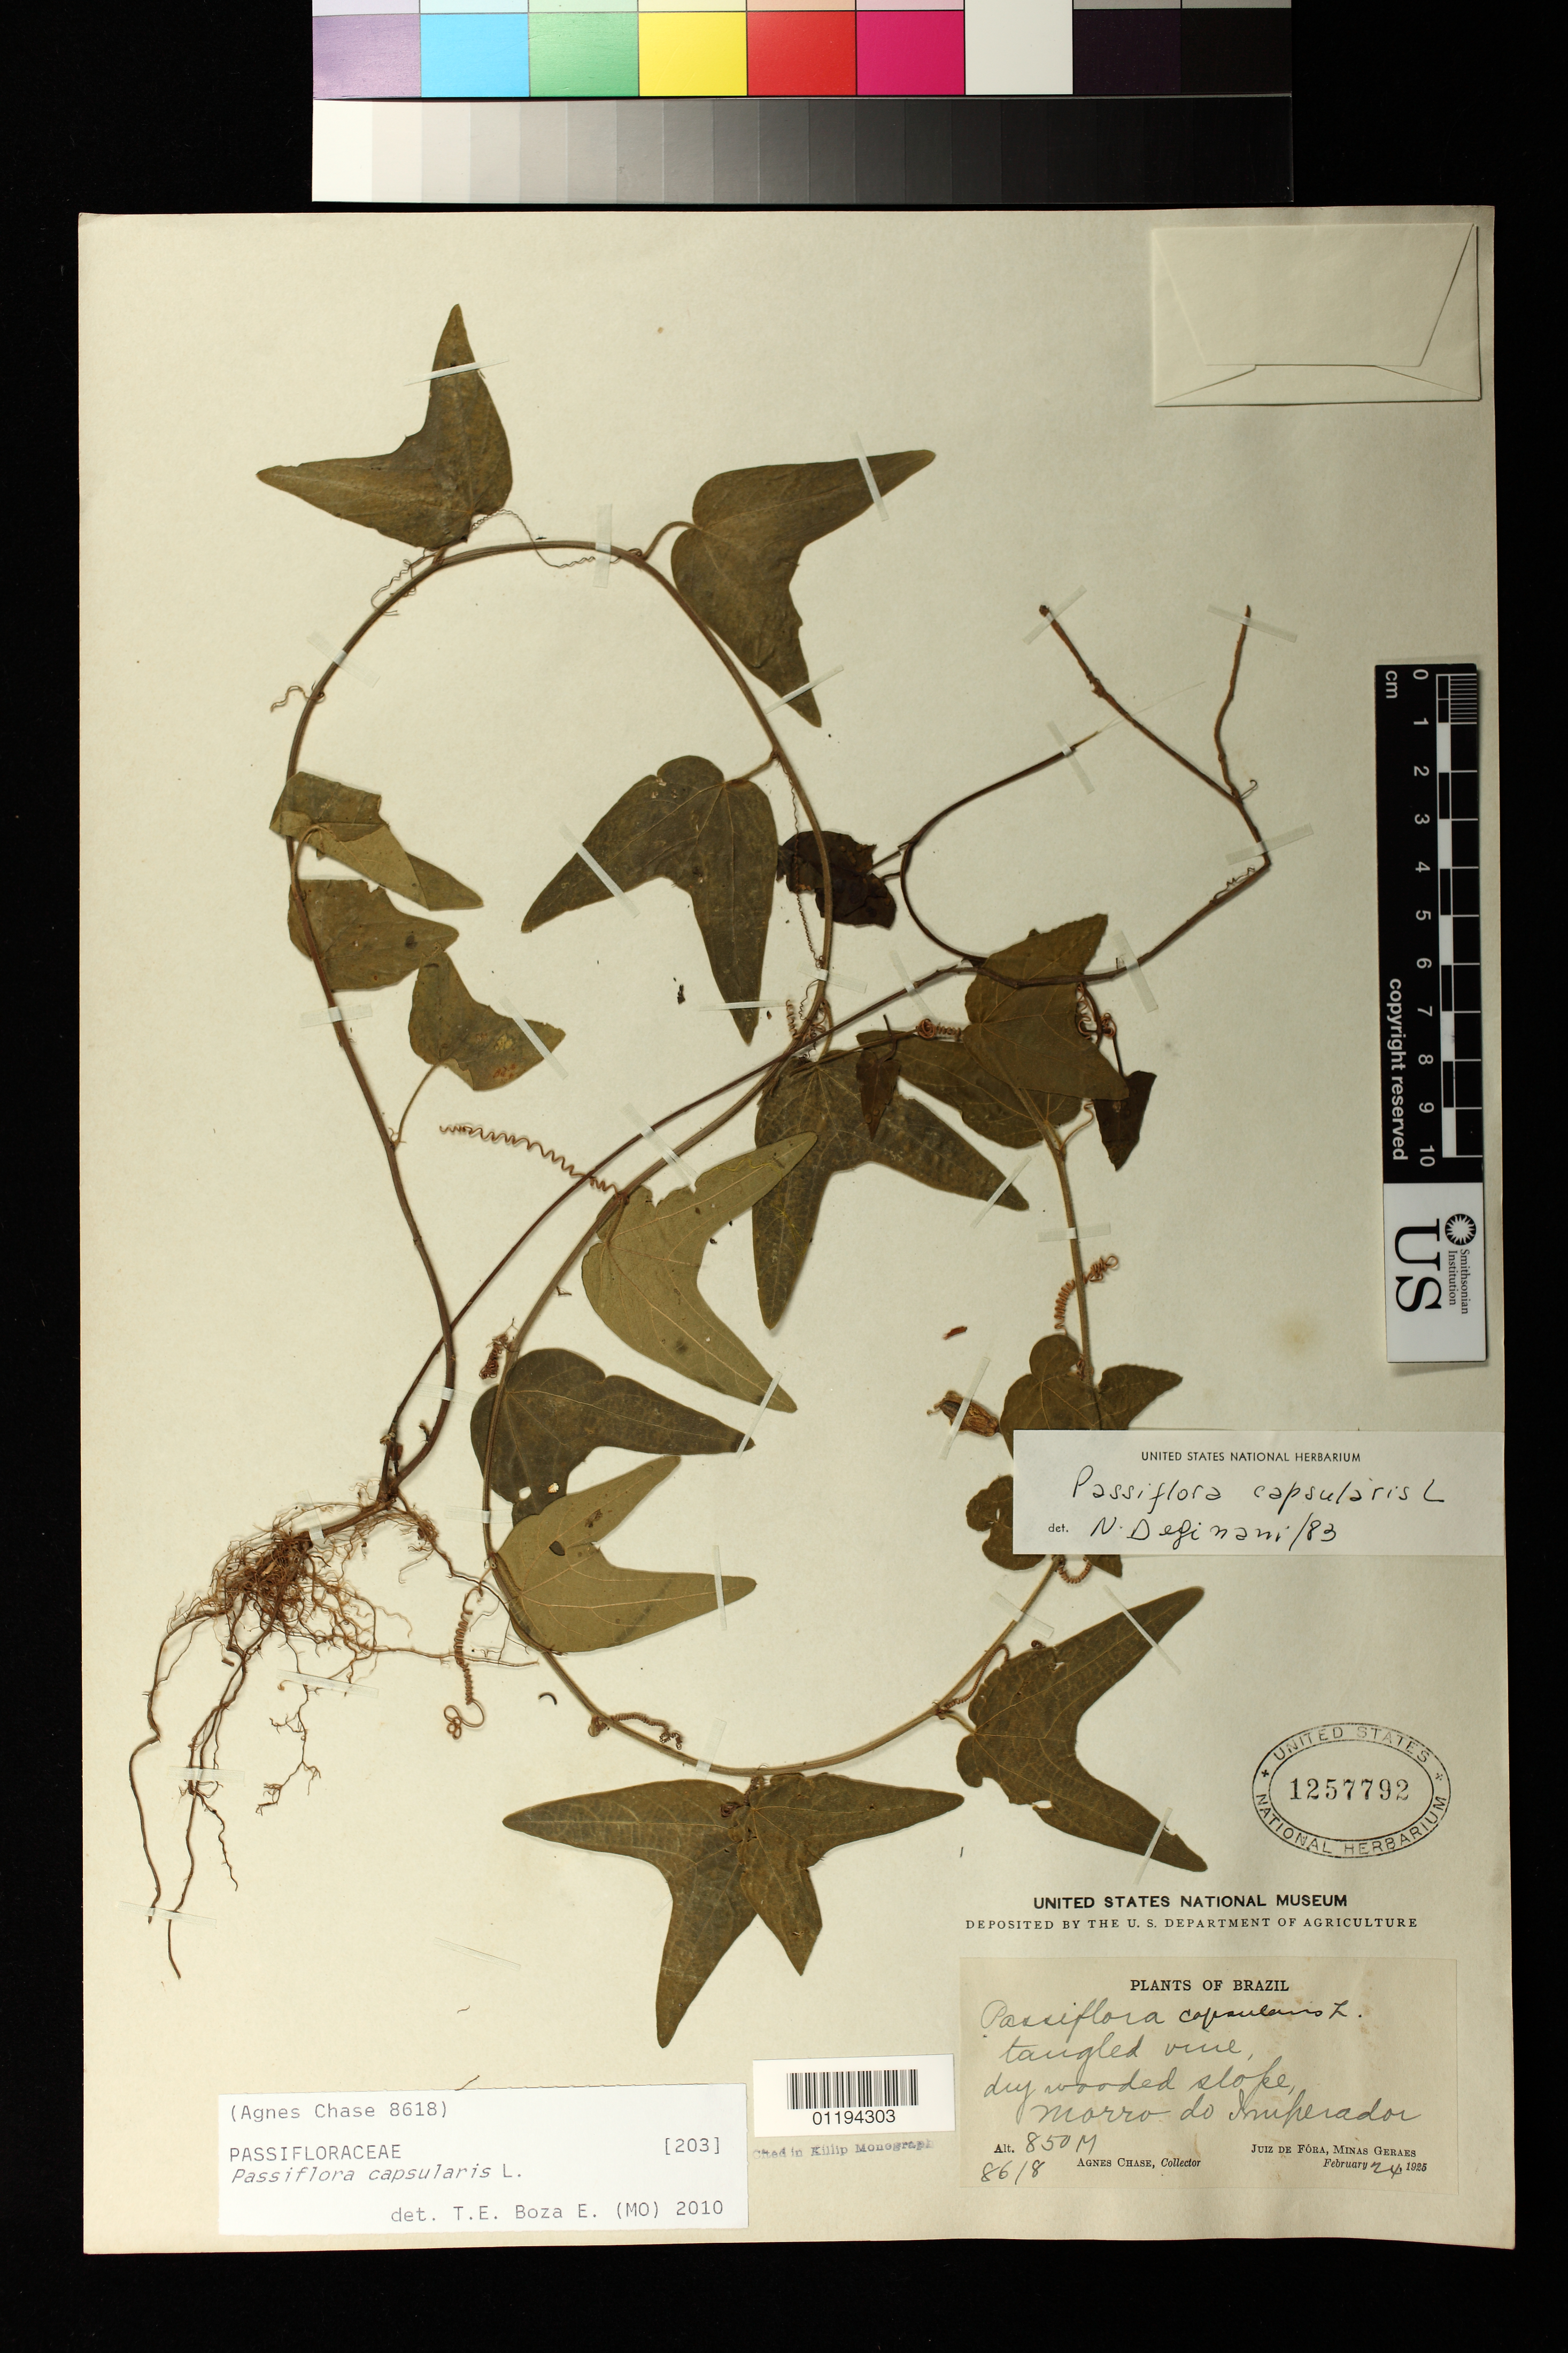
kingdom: Plantae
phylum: Tracheophyta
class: Magnoliopsida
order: Malpighiales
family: Passifloraceae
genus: Passiflora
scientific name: Passiflora capsularis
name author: L.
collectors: A. Chase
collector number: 8618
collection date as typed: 24 Feb 1925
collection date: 1925-02-24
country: Brazil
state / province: Minas Gerais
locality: Morro do Imperador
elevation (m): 850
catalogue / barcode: US 1257792